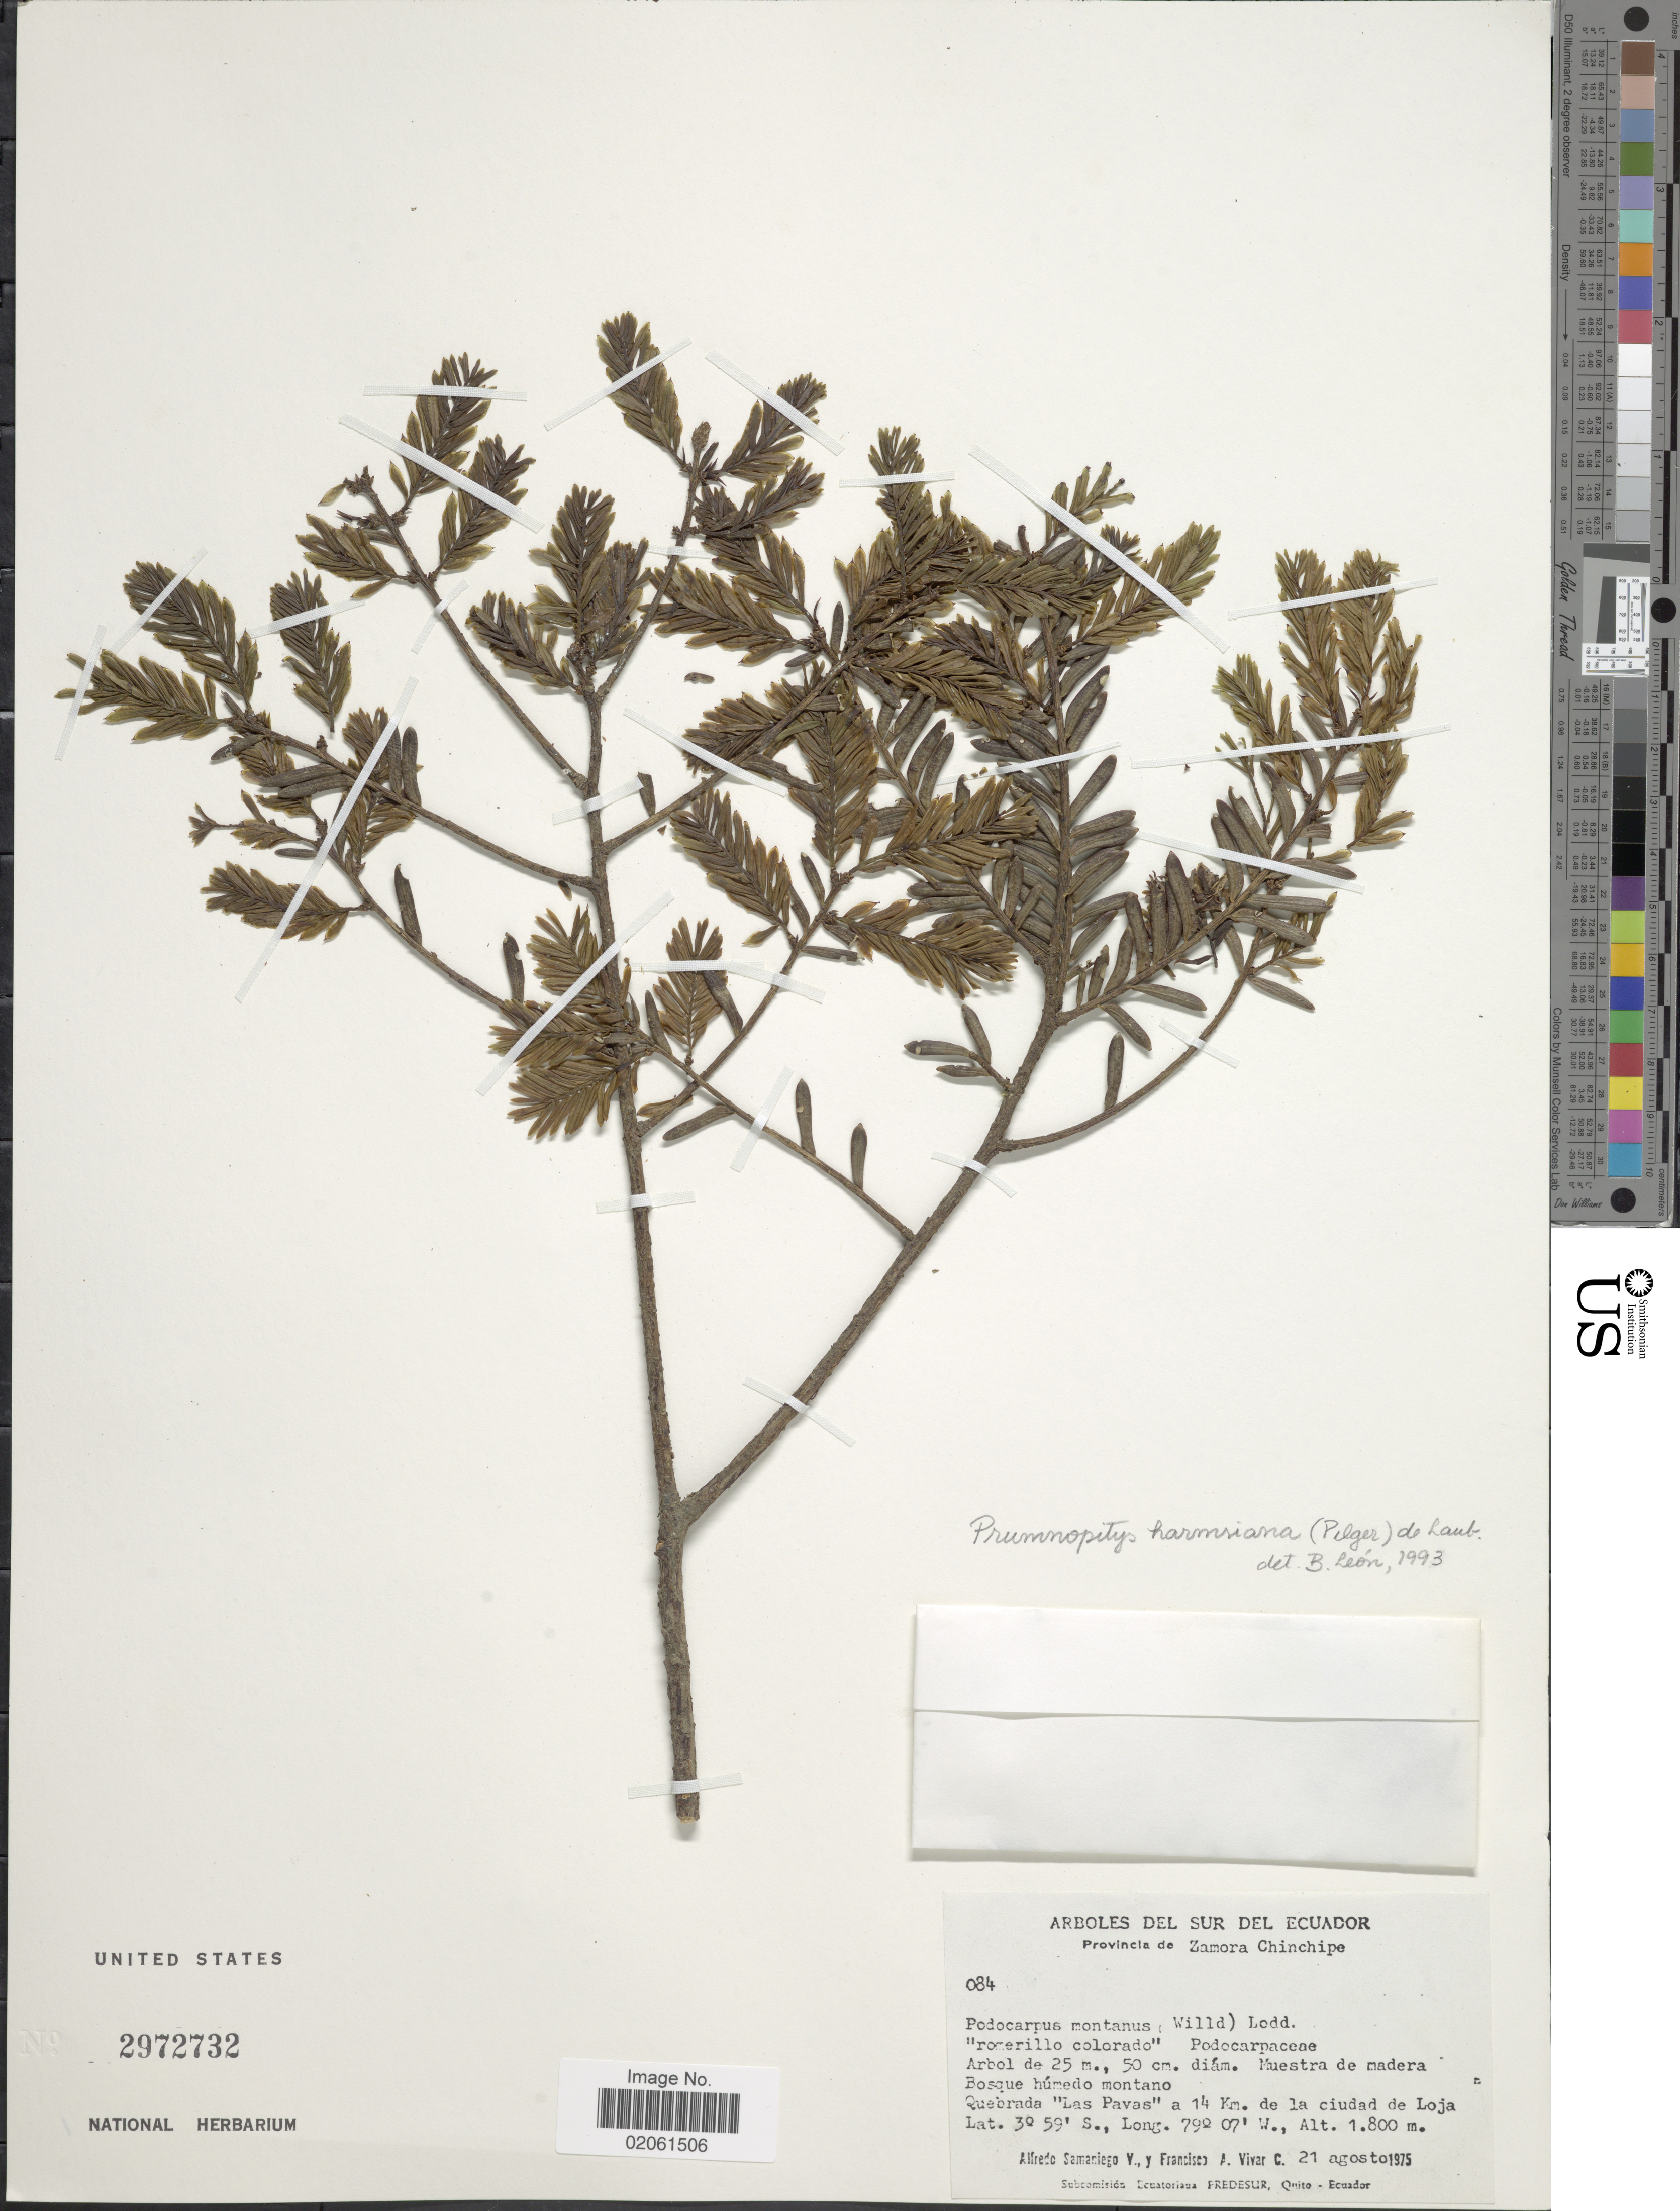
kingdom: Plantae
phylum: Tracheophyta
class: Pinopsida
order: Pinales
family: Podocarpaceae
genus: Podocarpus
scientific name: Podocarpus harmsianus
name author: Pilg.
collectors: A. V. Samaniego & F. A. Vivar C.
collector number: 084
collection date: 1975-08-21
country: Ecuador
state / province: Zamora-Chinchipe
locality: Sur del Ecuador, Provincia de Zamora chinchipe.m, Quebrada "Las Pavas" a 14 km de La ciudad de Loja .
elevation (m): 1800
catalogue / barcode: US 2972732